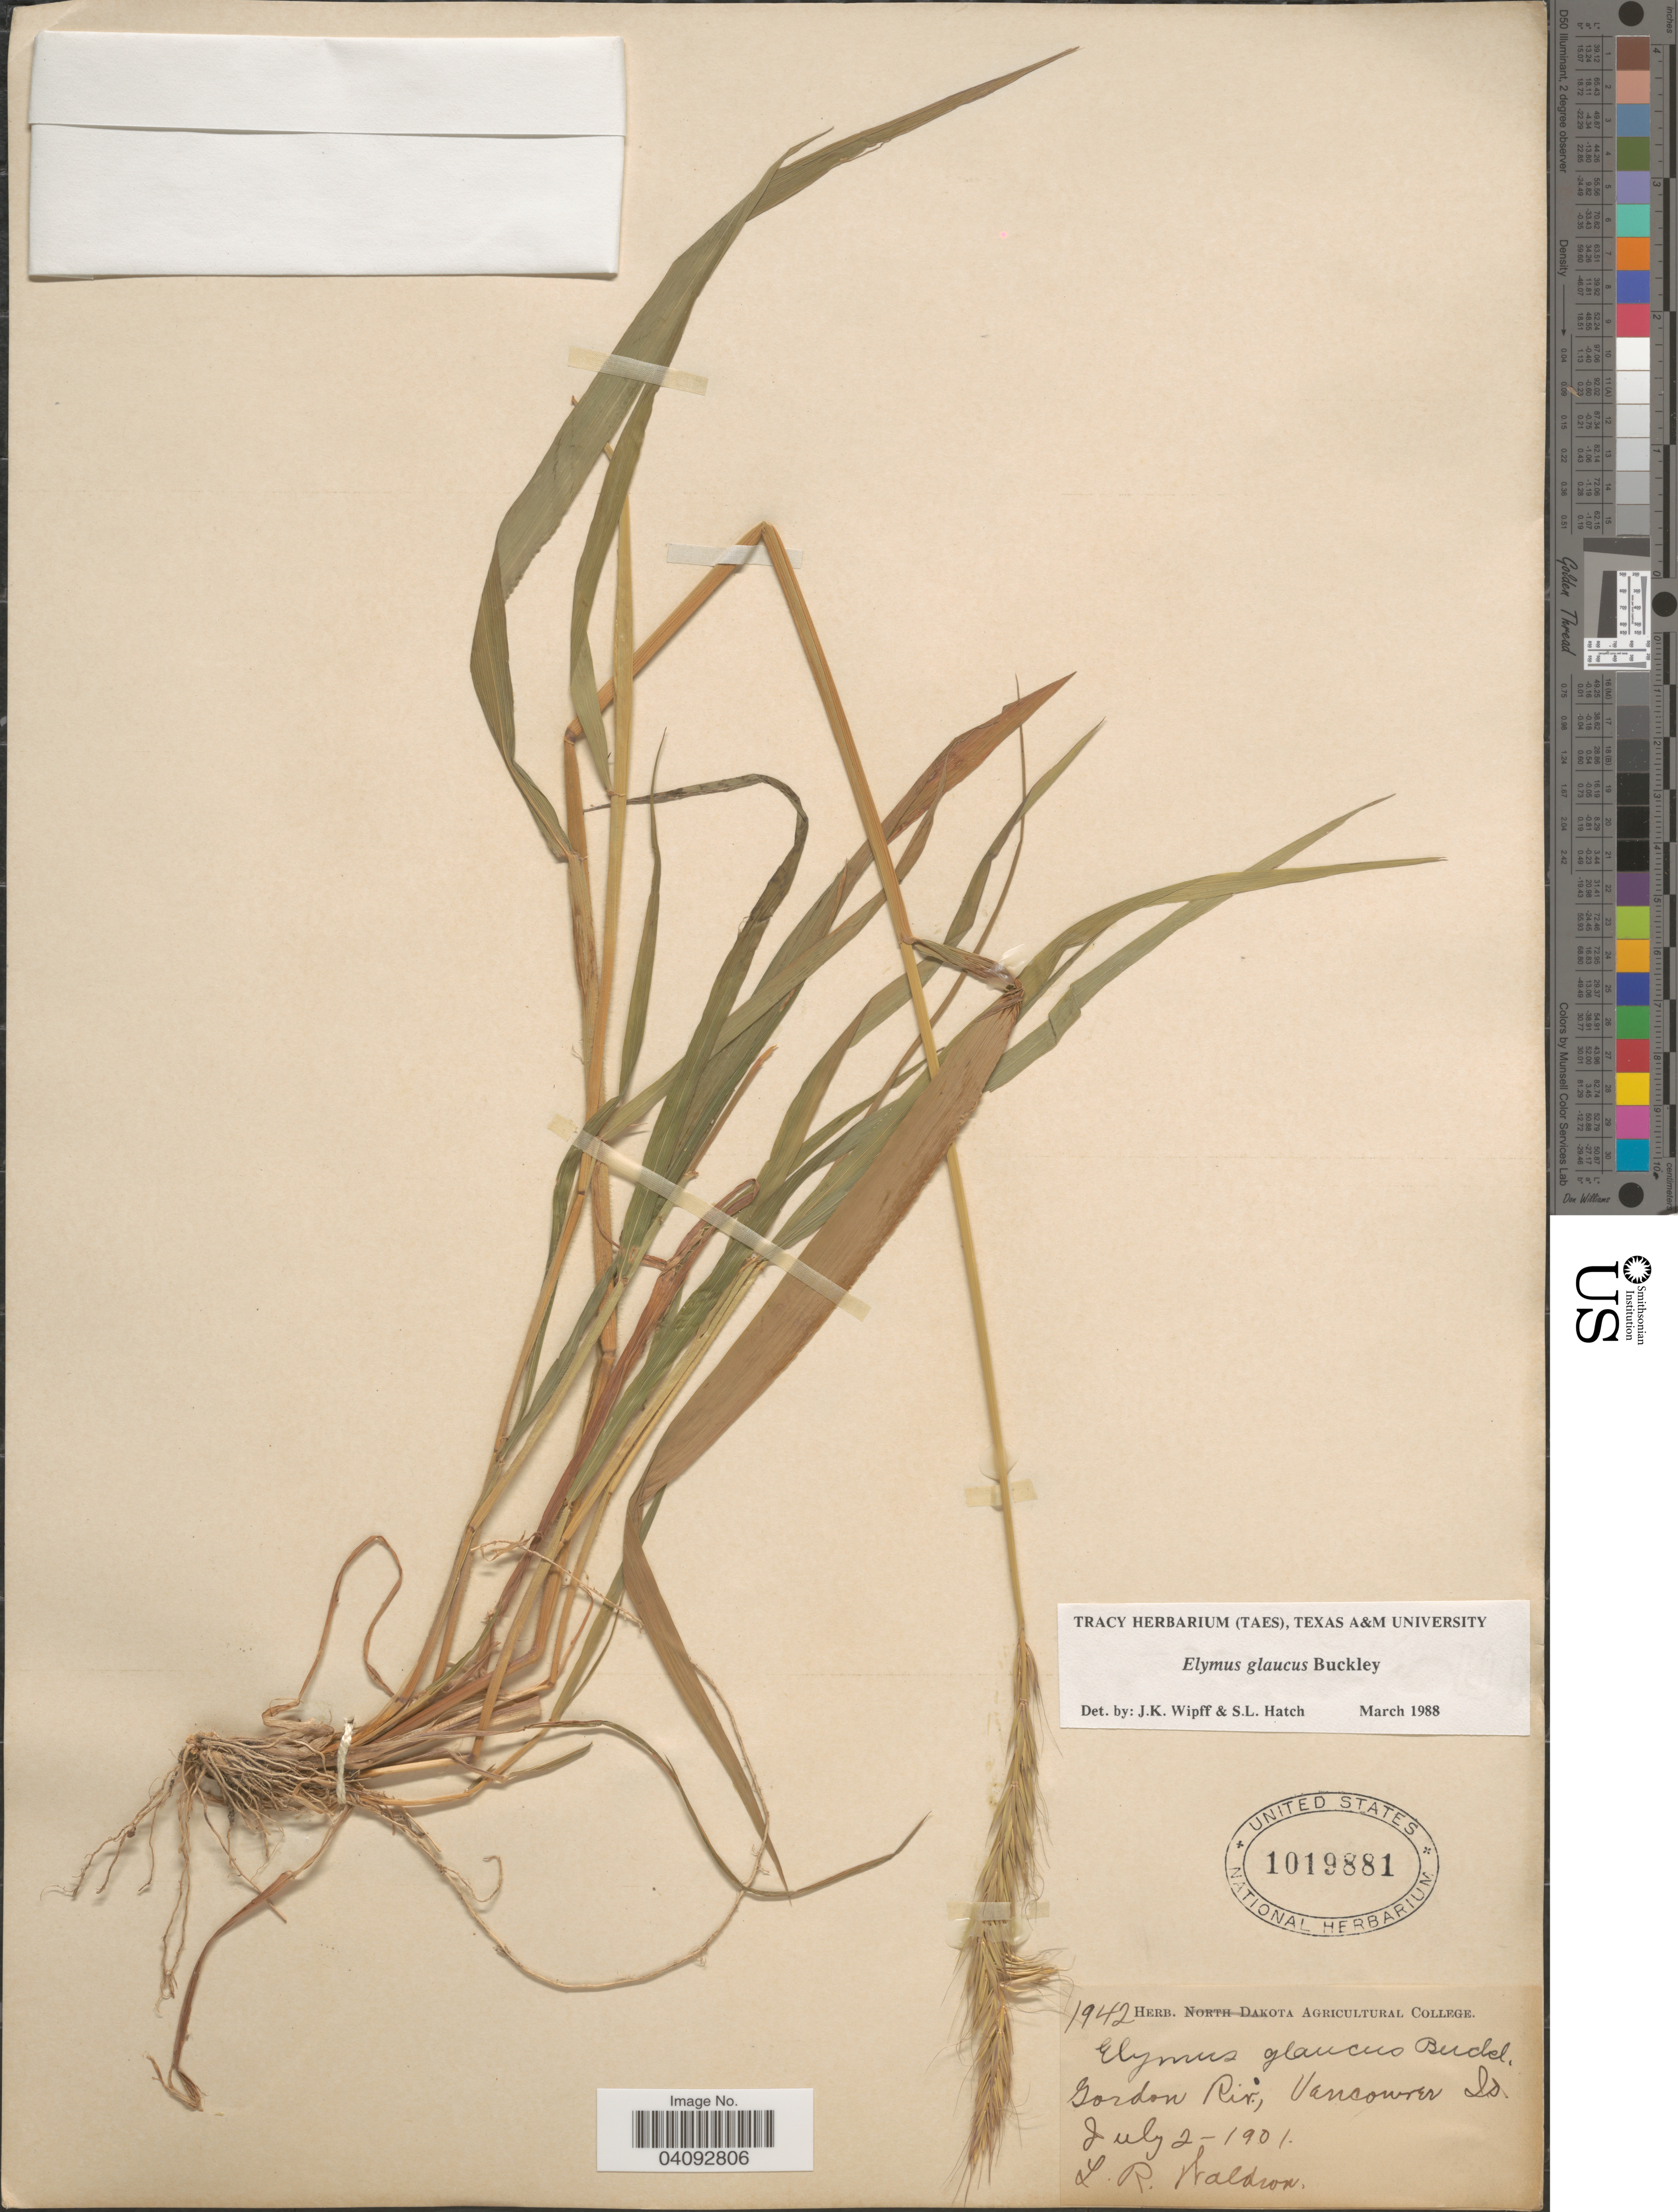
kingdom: Plantae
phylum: Tracheophyta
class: Liliopsida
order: Poales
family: Poaceae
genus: Elymus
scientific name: Elymus glaucus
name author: Buckley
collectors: L. Waldron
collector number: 1942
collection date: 1901-07-02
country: Canada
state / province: British Columbia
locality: Gordon Riv., Vancouver Is.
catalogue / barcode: US 1019881